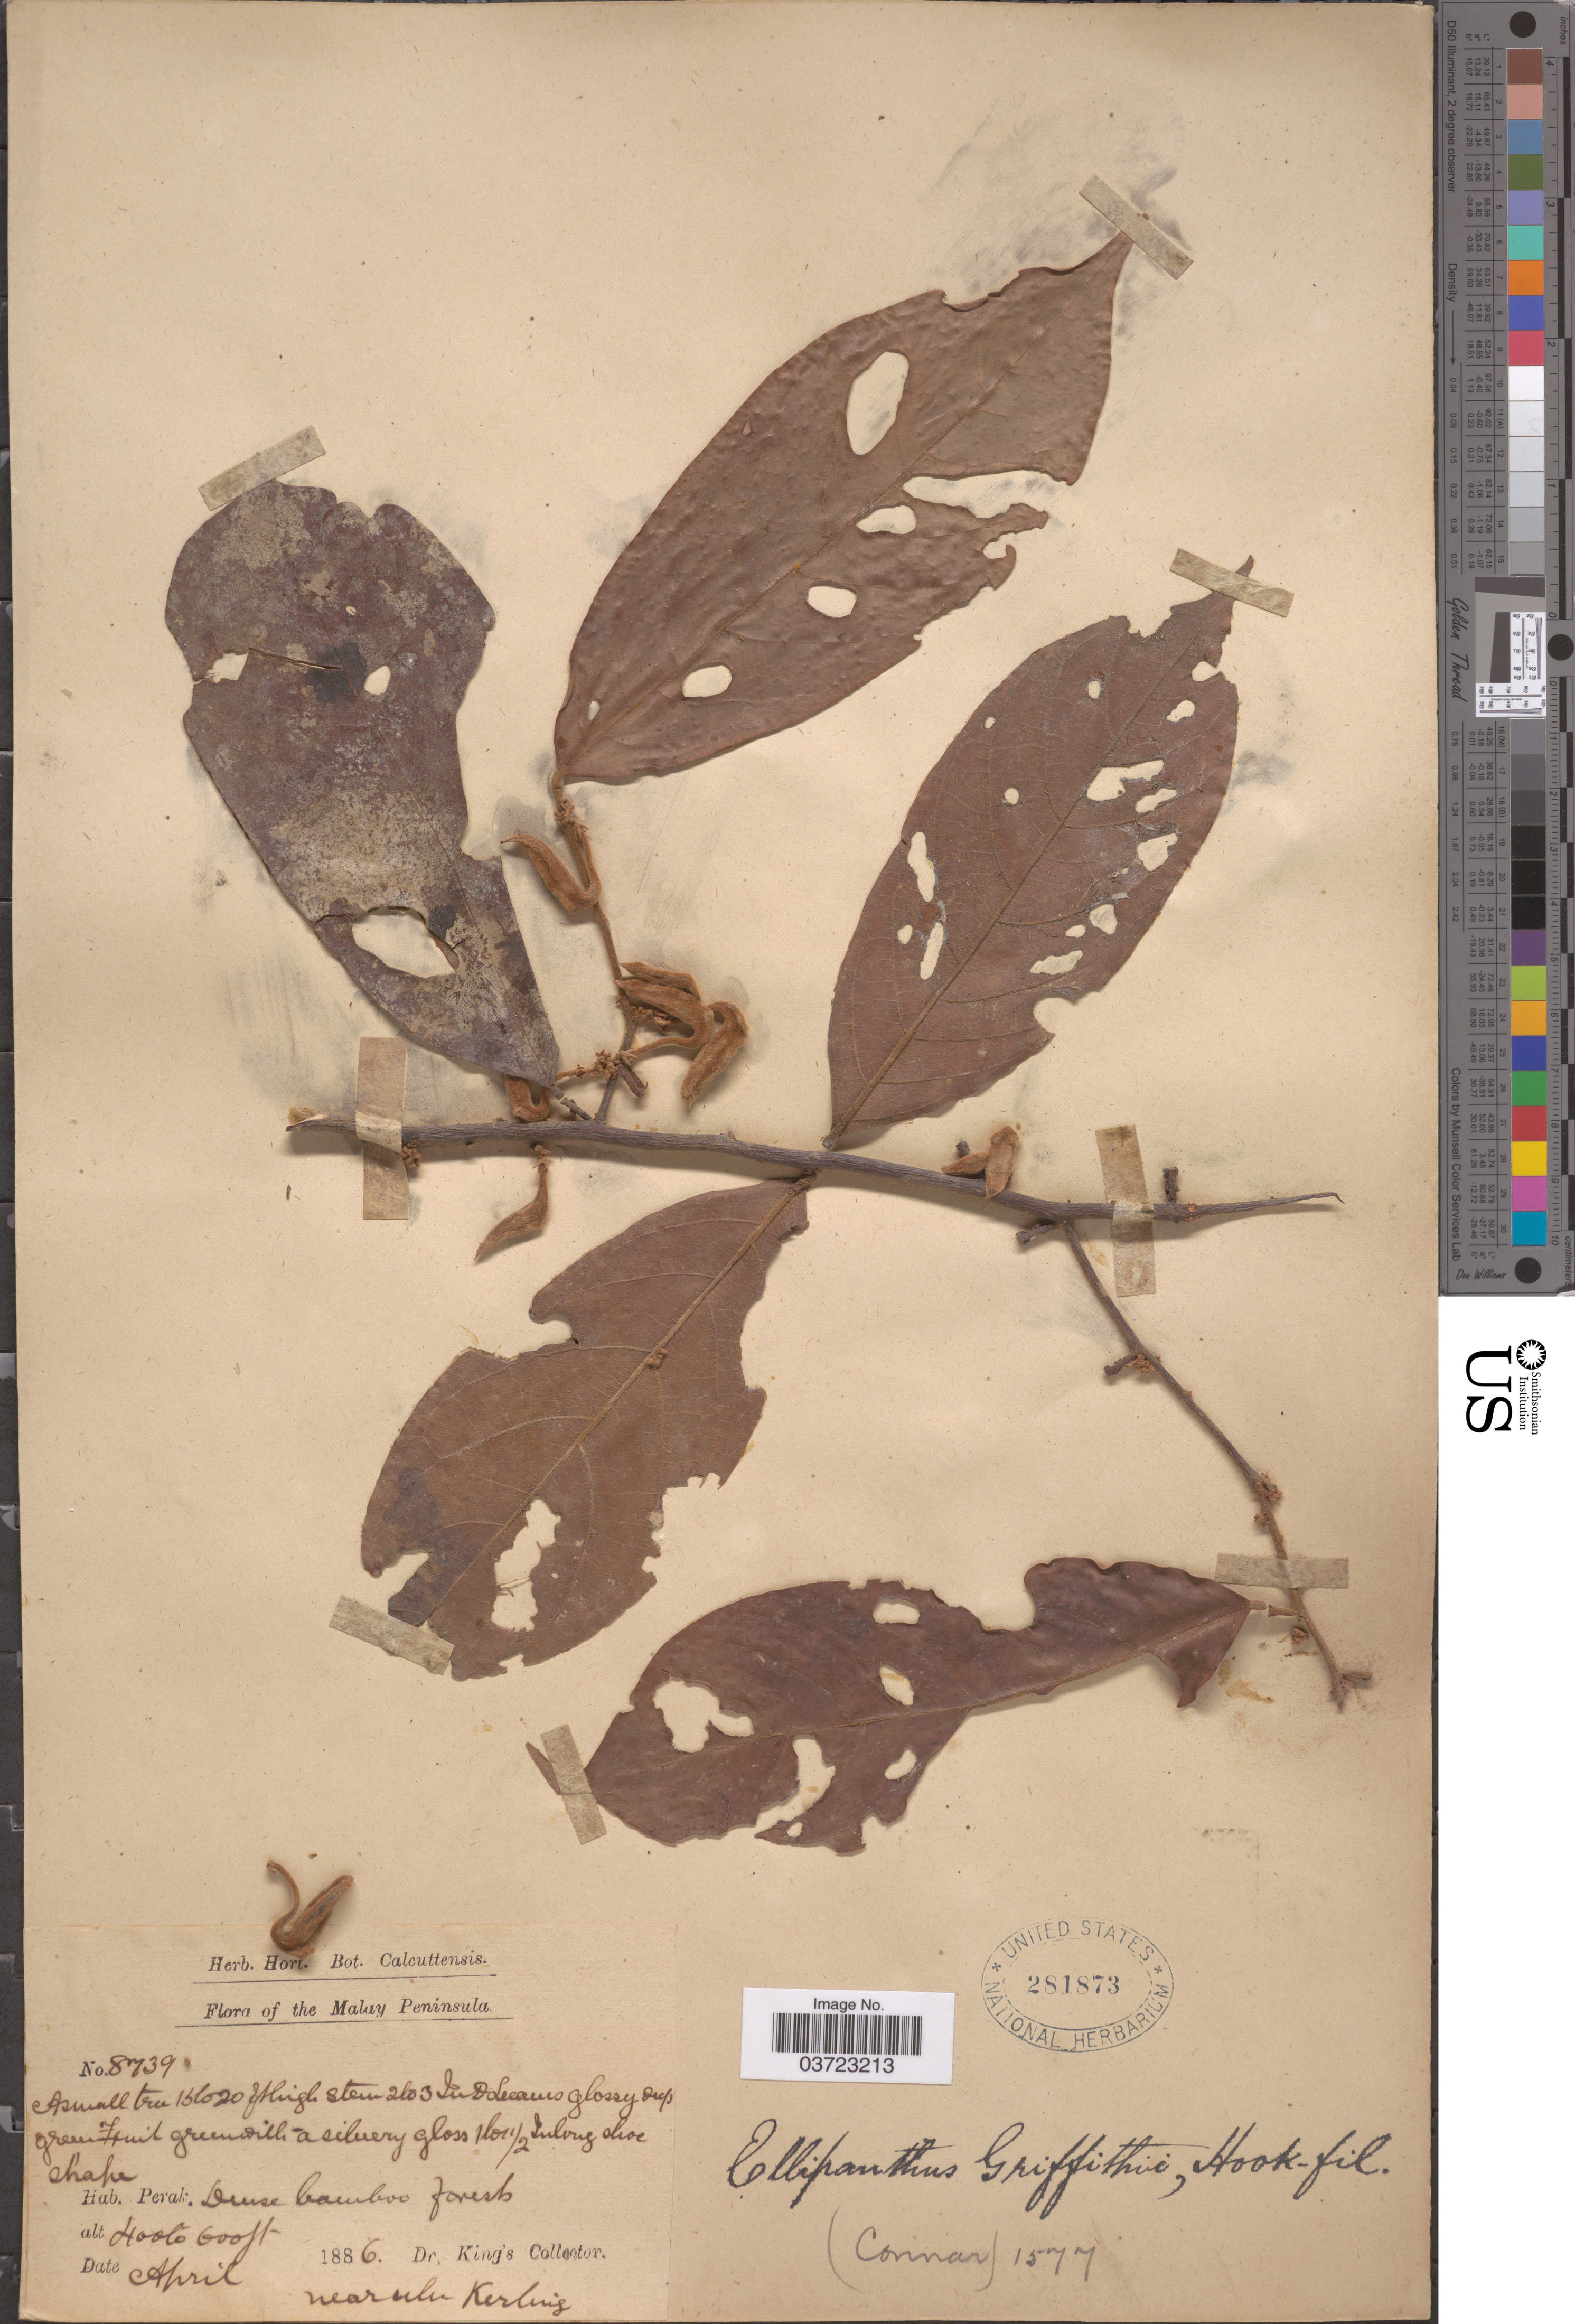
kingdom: Plantae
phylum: Tracheophyta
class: Magnoliopsida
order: Oxalidales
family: Connaraceae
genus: Ellipanthus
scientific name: Ellipanthus tomentosus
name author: Kurz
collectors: Dr. King's collector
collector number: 8739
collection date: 1886-04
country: Malaysia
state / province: Perak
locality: The Malay Peninsula. Perak.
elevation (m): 122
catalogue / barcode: US 281873